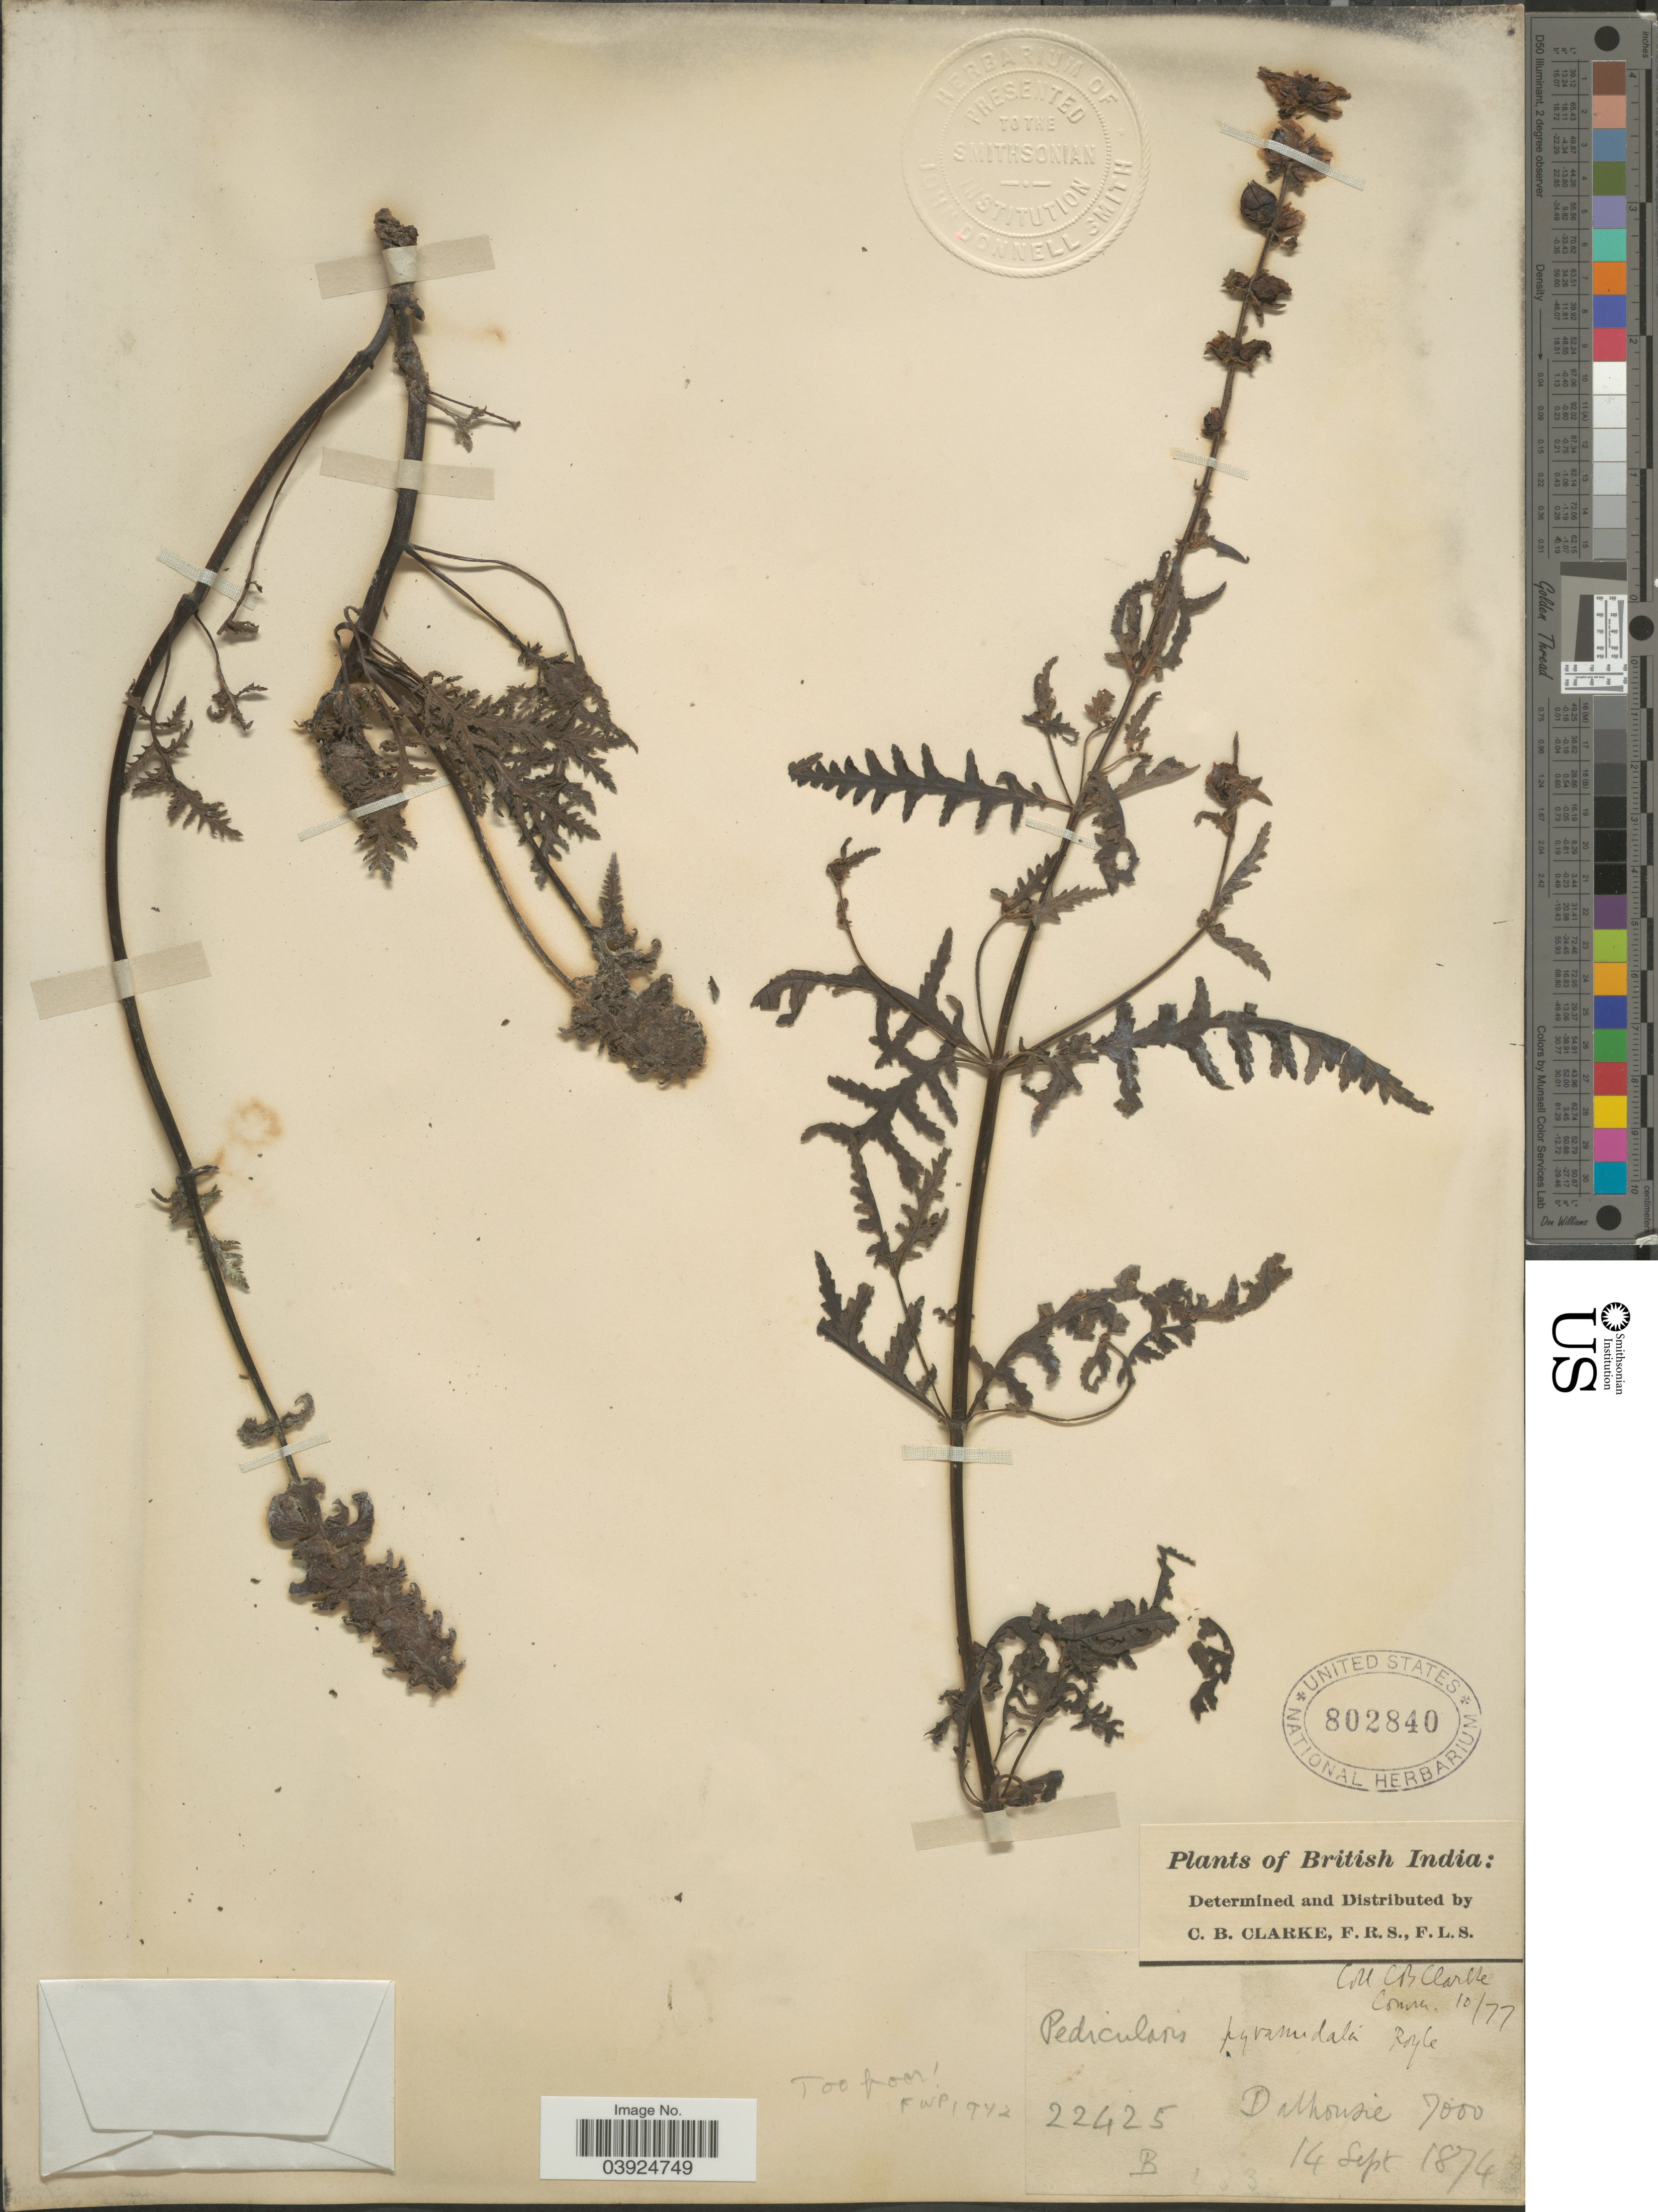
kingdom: Plantae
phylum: Tracheophyta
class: Magnoliopsida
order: Lamiales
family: Orobanchaceae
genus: Pedicularis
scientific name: Pedicularis pyramidata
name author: Royle ex Benth.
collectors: C. B. Clarke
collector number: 22425 B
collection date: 1874-09-14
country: India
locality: British India. Dalhousie.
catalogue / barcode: US 802840